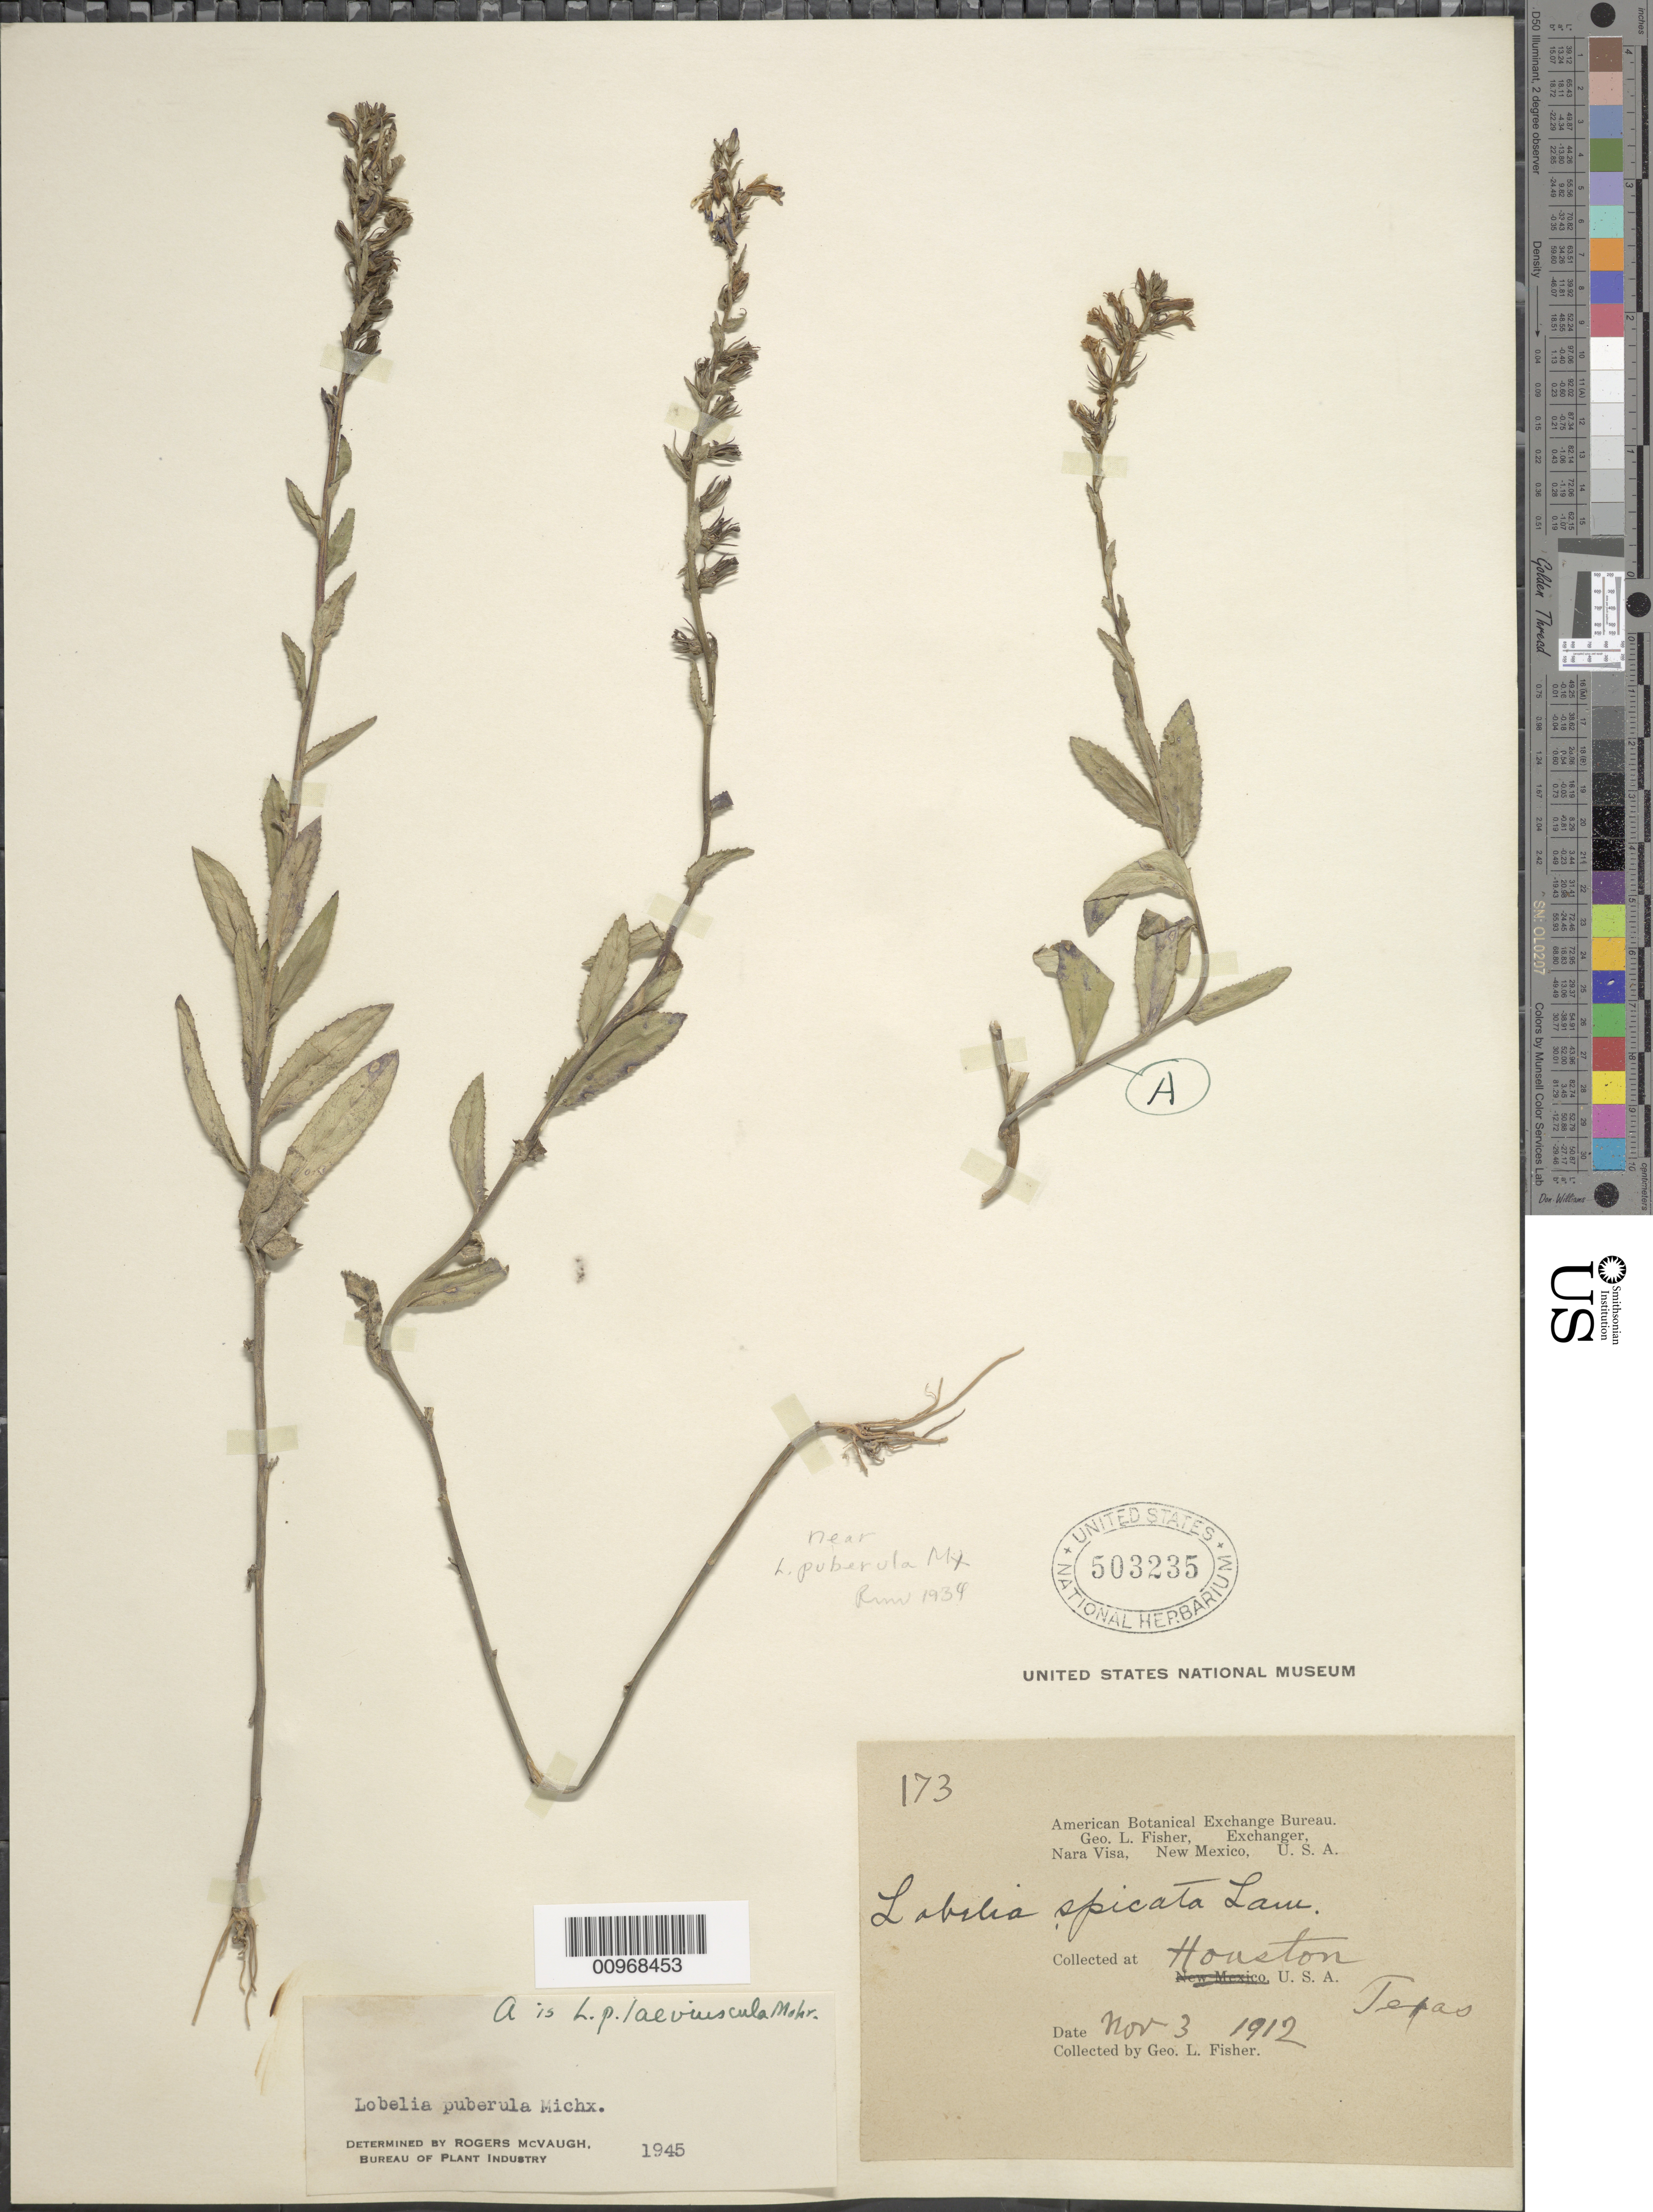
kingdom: Plantae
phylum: Tracheophyta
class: Magnoliopsida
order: Asterales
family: Campanulaceae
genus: Lobelia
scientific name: Lobelia puberula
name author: Michx.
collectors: G. L. Fisher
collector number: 173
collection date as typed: Nov. 3, 1912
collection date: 1912-11-03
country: United States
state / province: Texas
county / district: Harris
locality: Houston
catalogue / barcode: US 503235